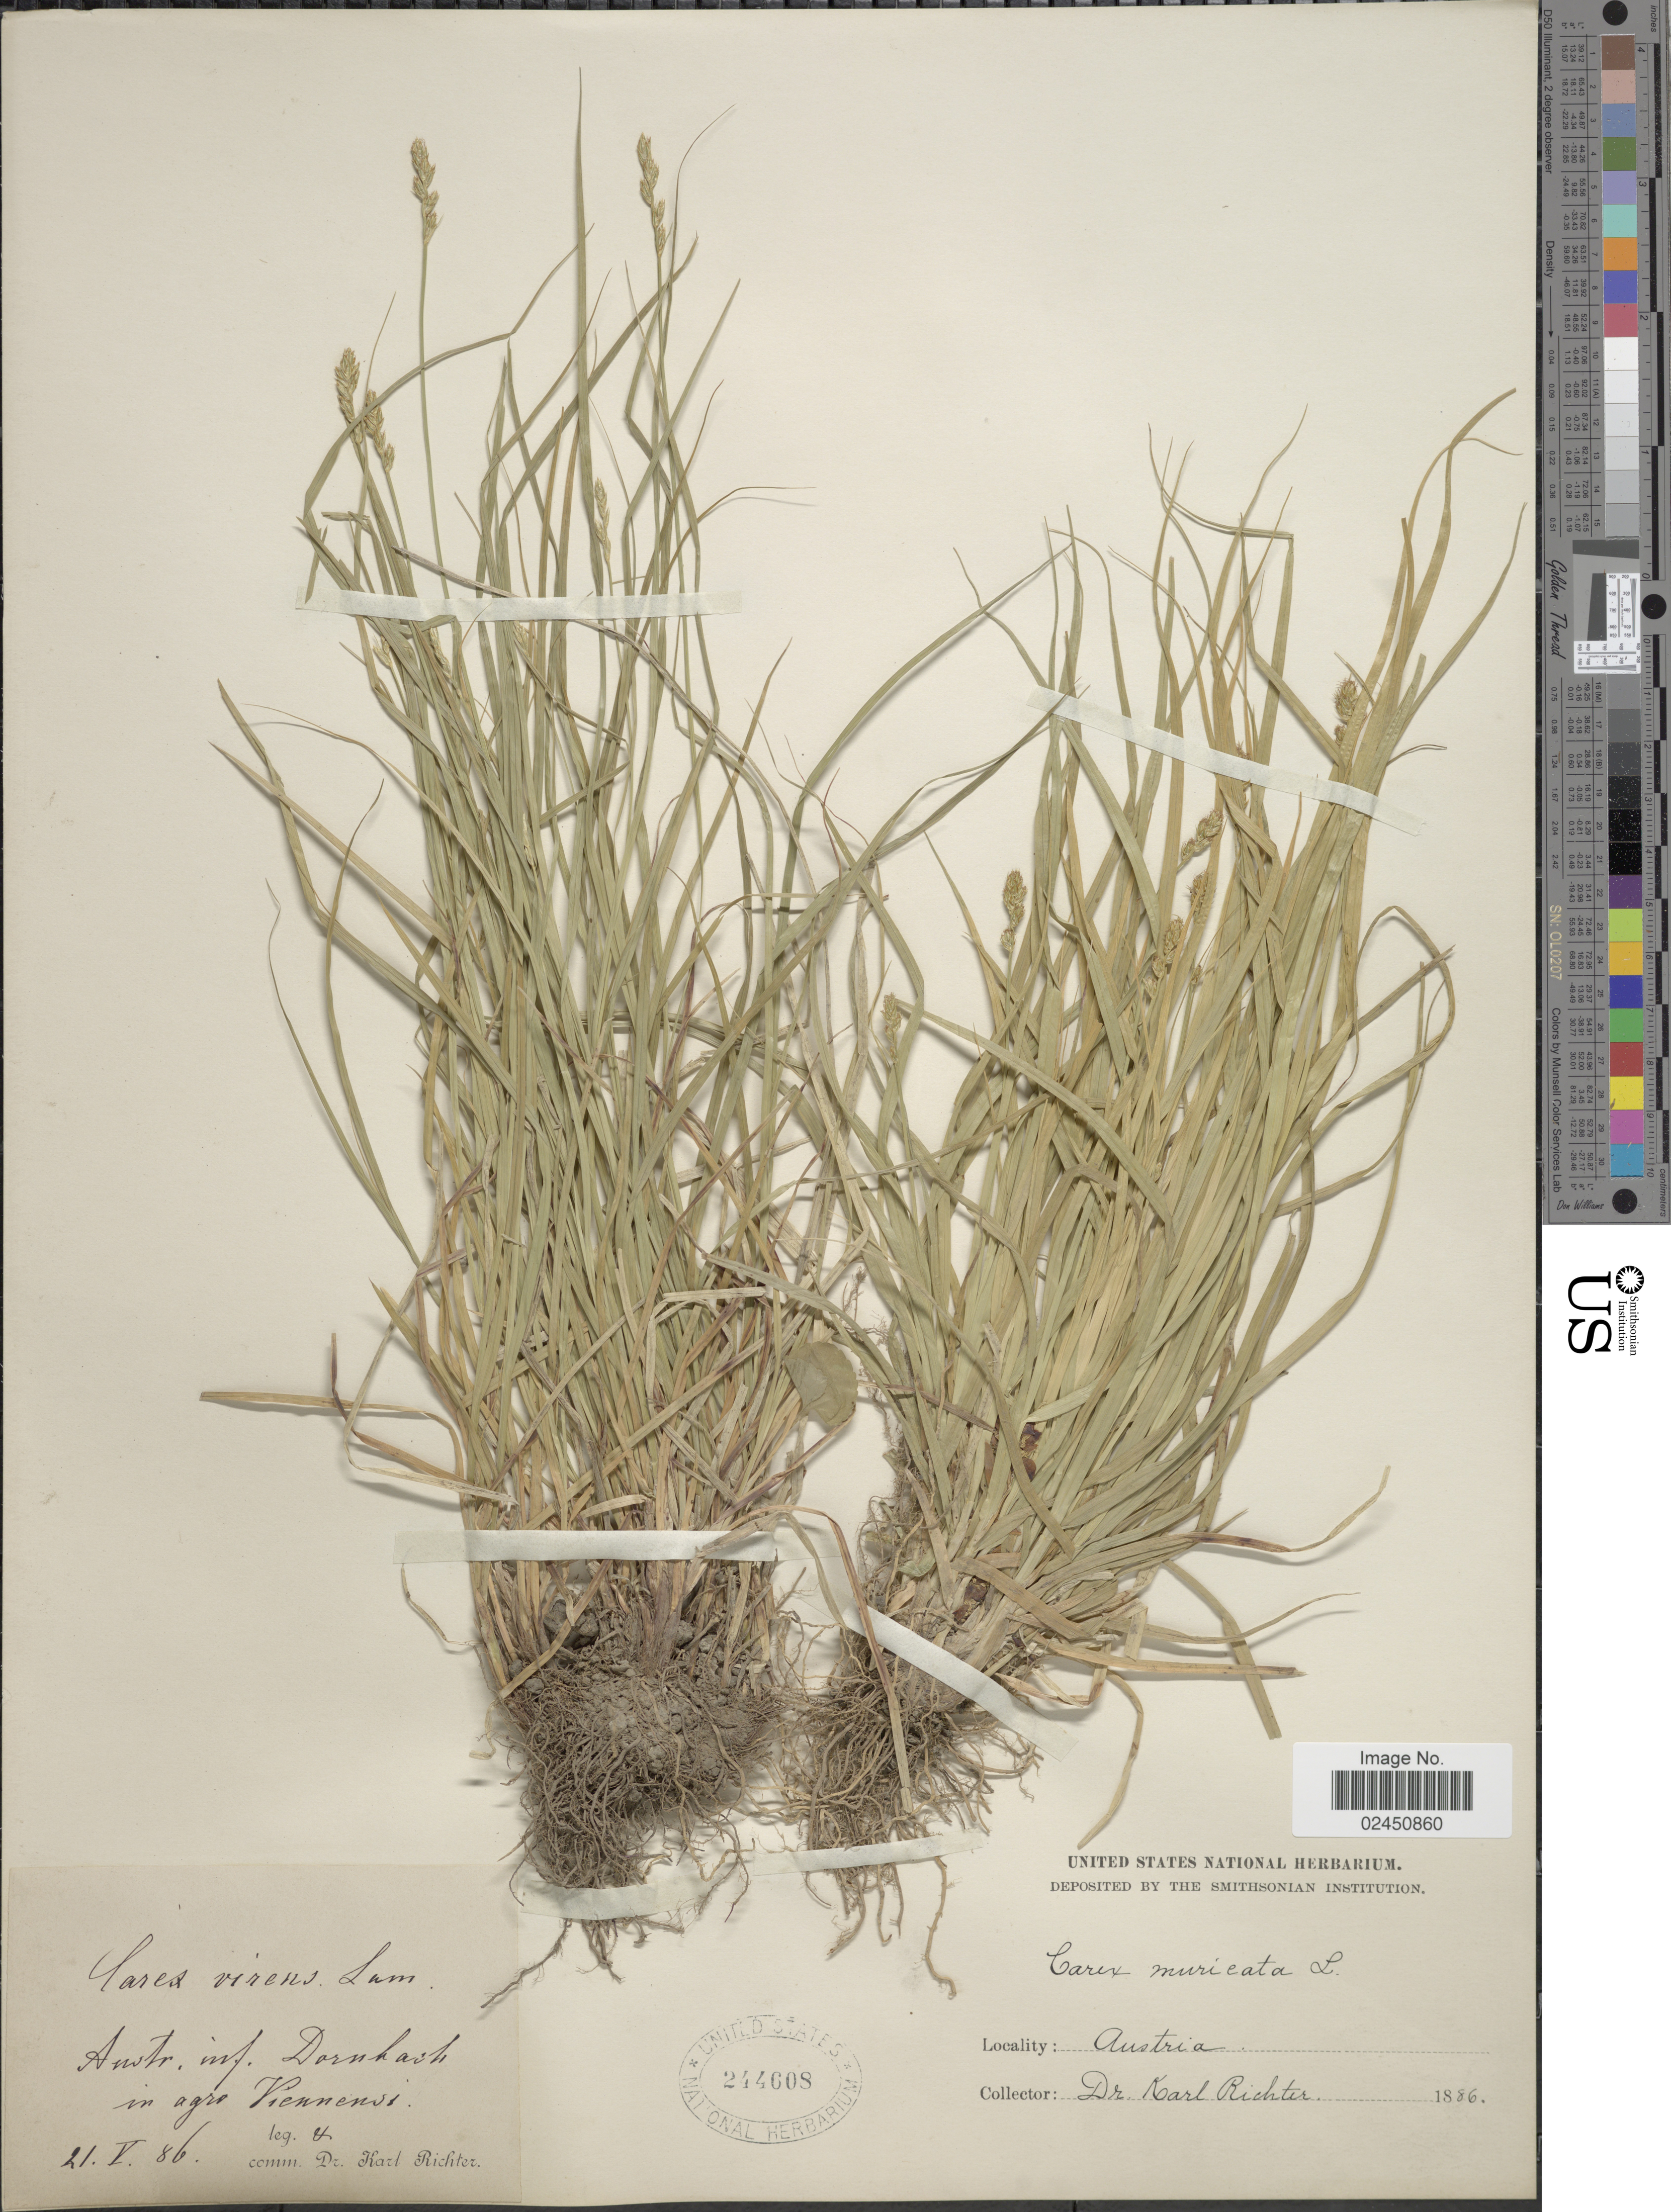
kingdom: Plantae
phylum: Tracheophyta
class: Liliopsida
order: Poales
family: Cyperaceae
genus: Carex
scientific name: Carex muricata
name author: L.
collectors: K. Richter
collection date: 1886-05-21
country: Austria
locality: Austr. inf. Dornkach in agro Viennensi [interpreted]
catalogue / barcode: US 244608